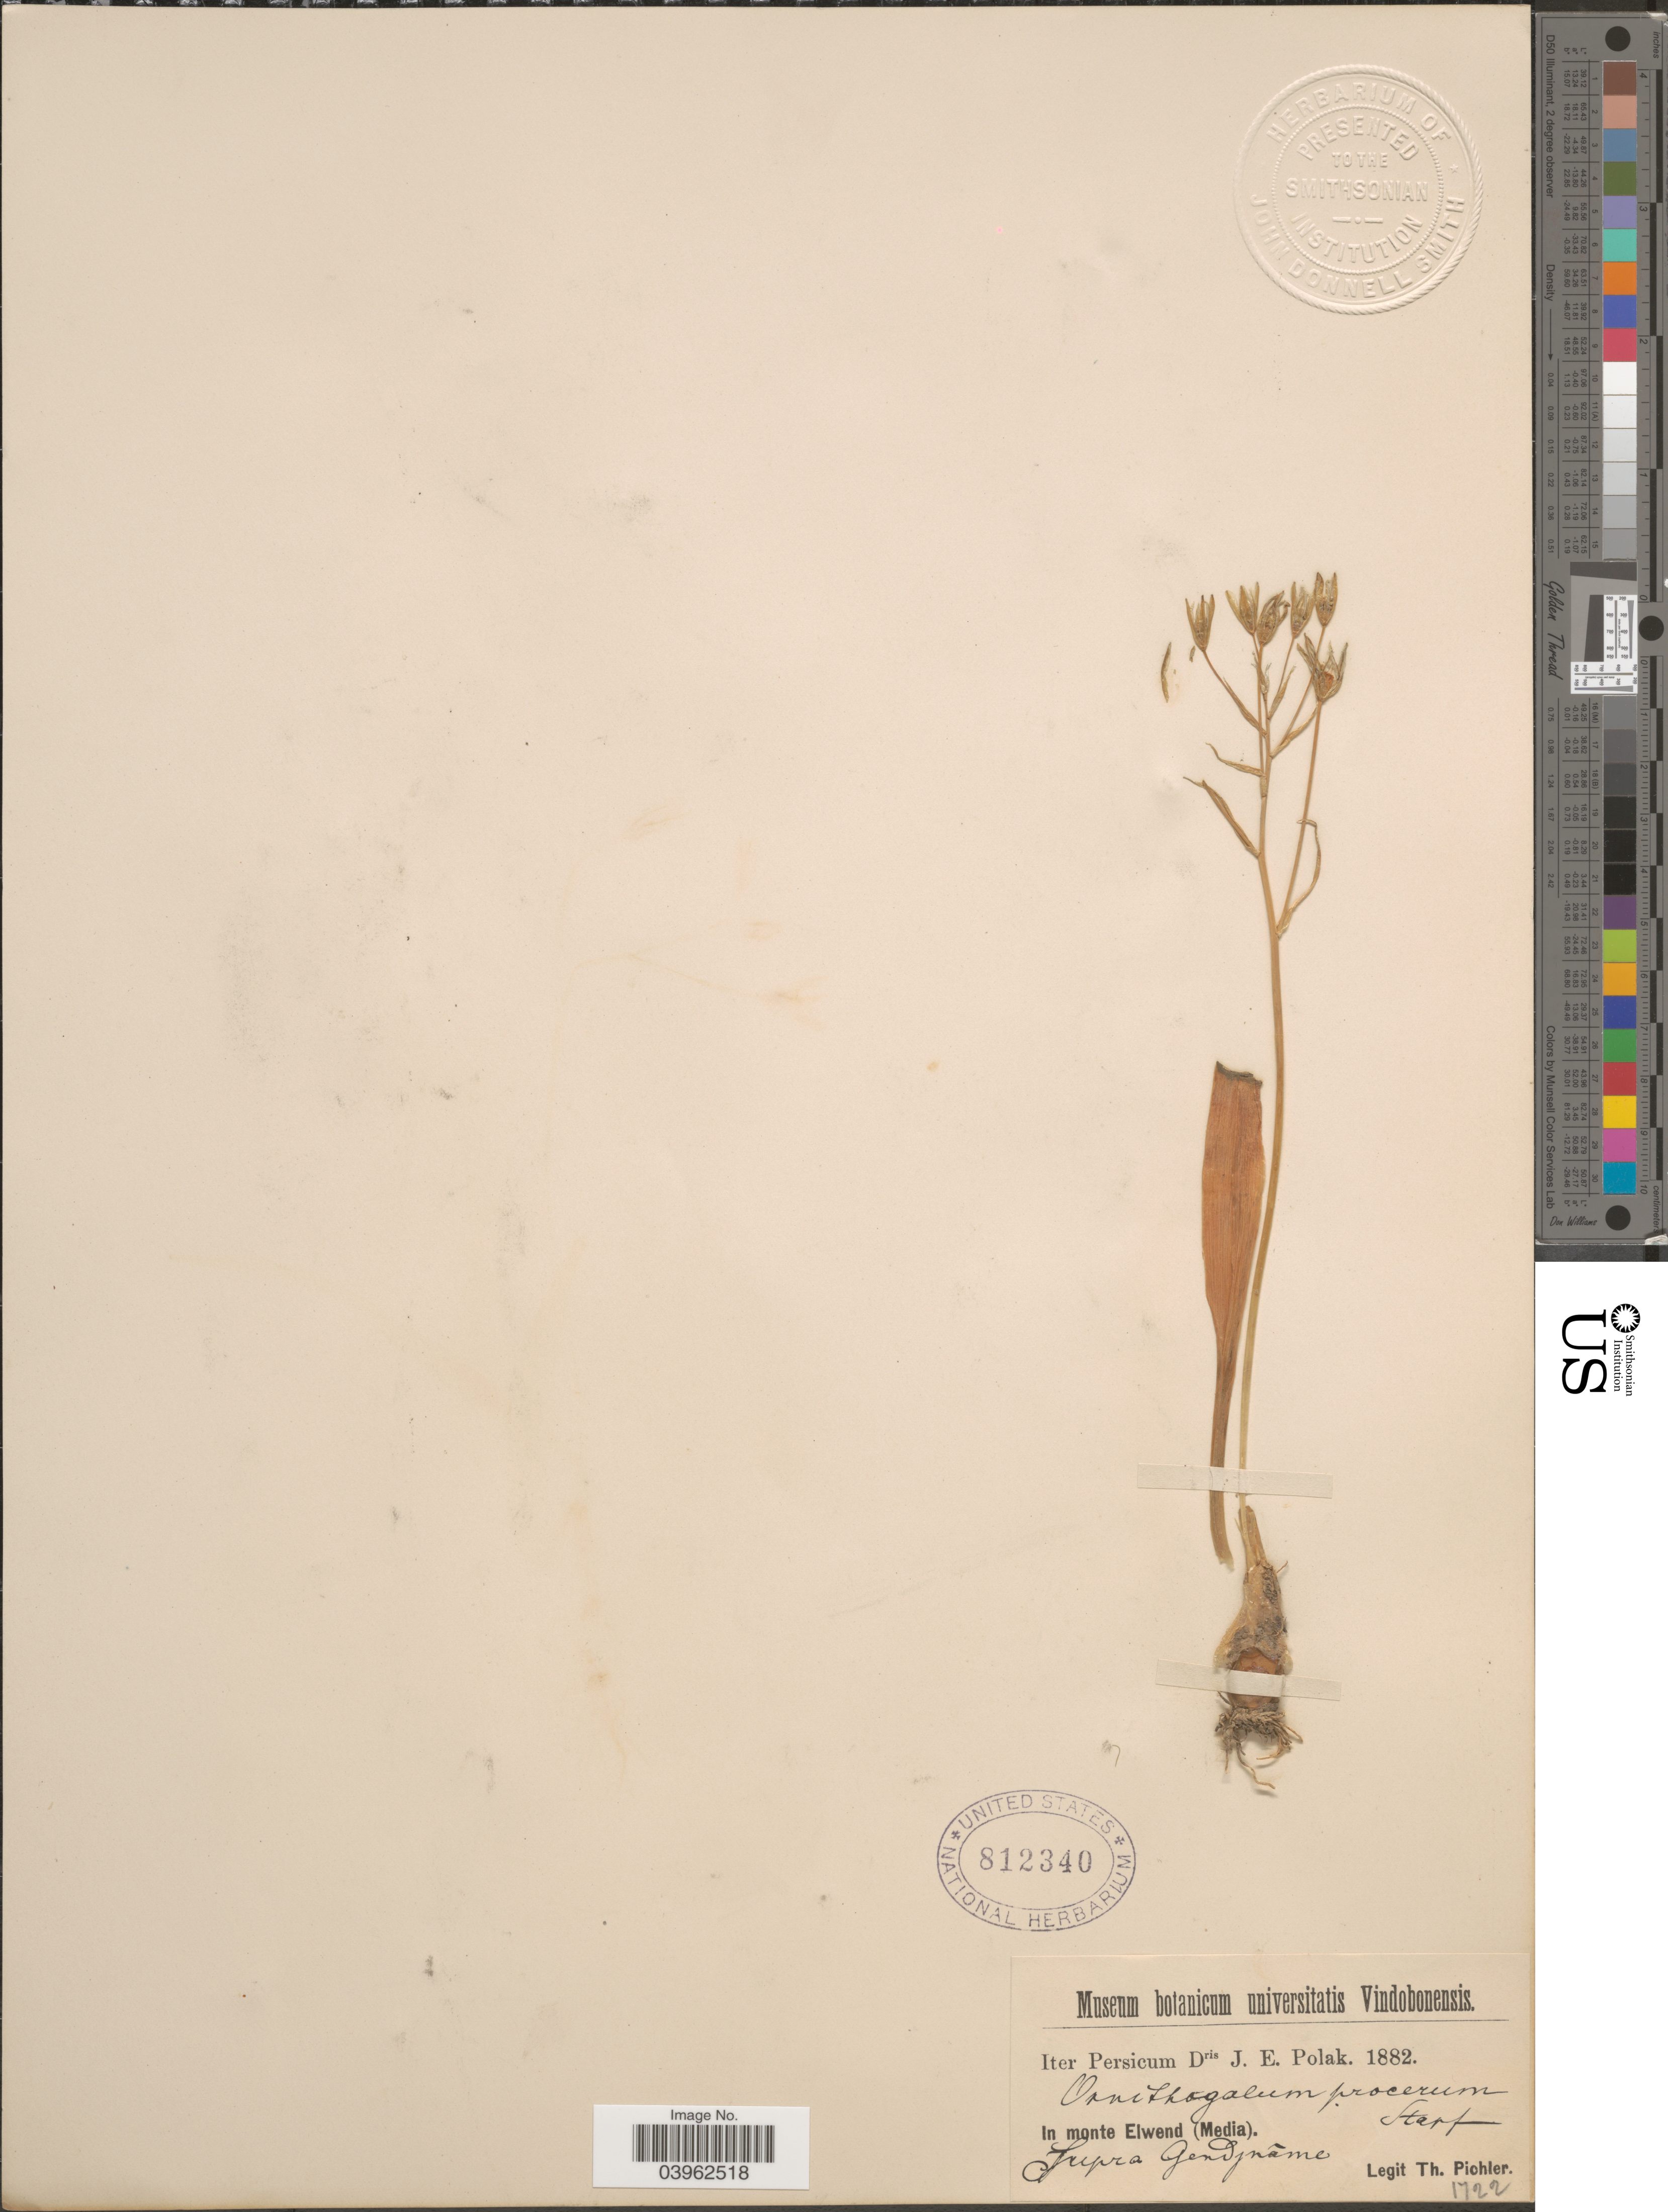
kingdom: Plantae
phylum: Tracheophyta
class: Liliopsida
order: Asparagales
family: Asparagaceae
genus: Ornithogalum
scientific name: Ornithogalum procerum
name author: Stapf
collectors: T. Pichler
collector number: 1722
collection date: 1882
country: Iran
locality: Iter Persicum. In monte Elwend (Media). Supra Gendjnâme.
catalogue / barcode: US 812340